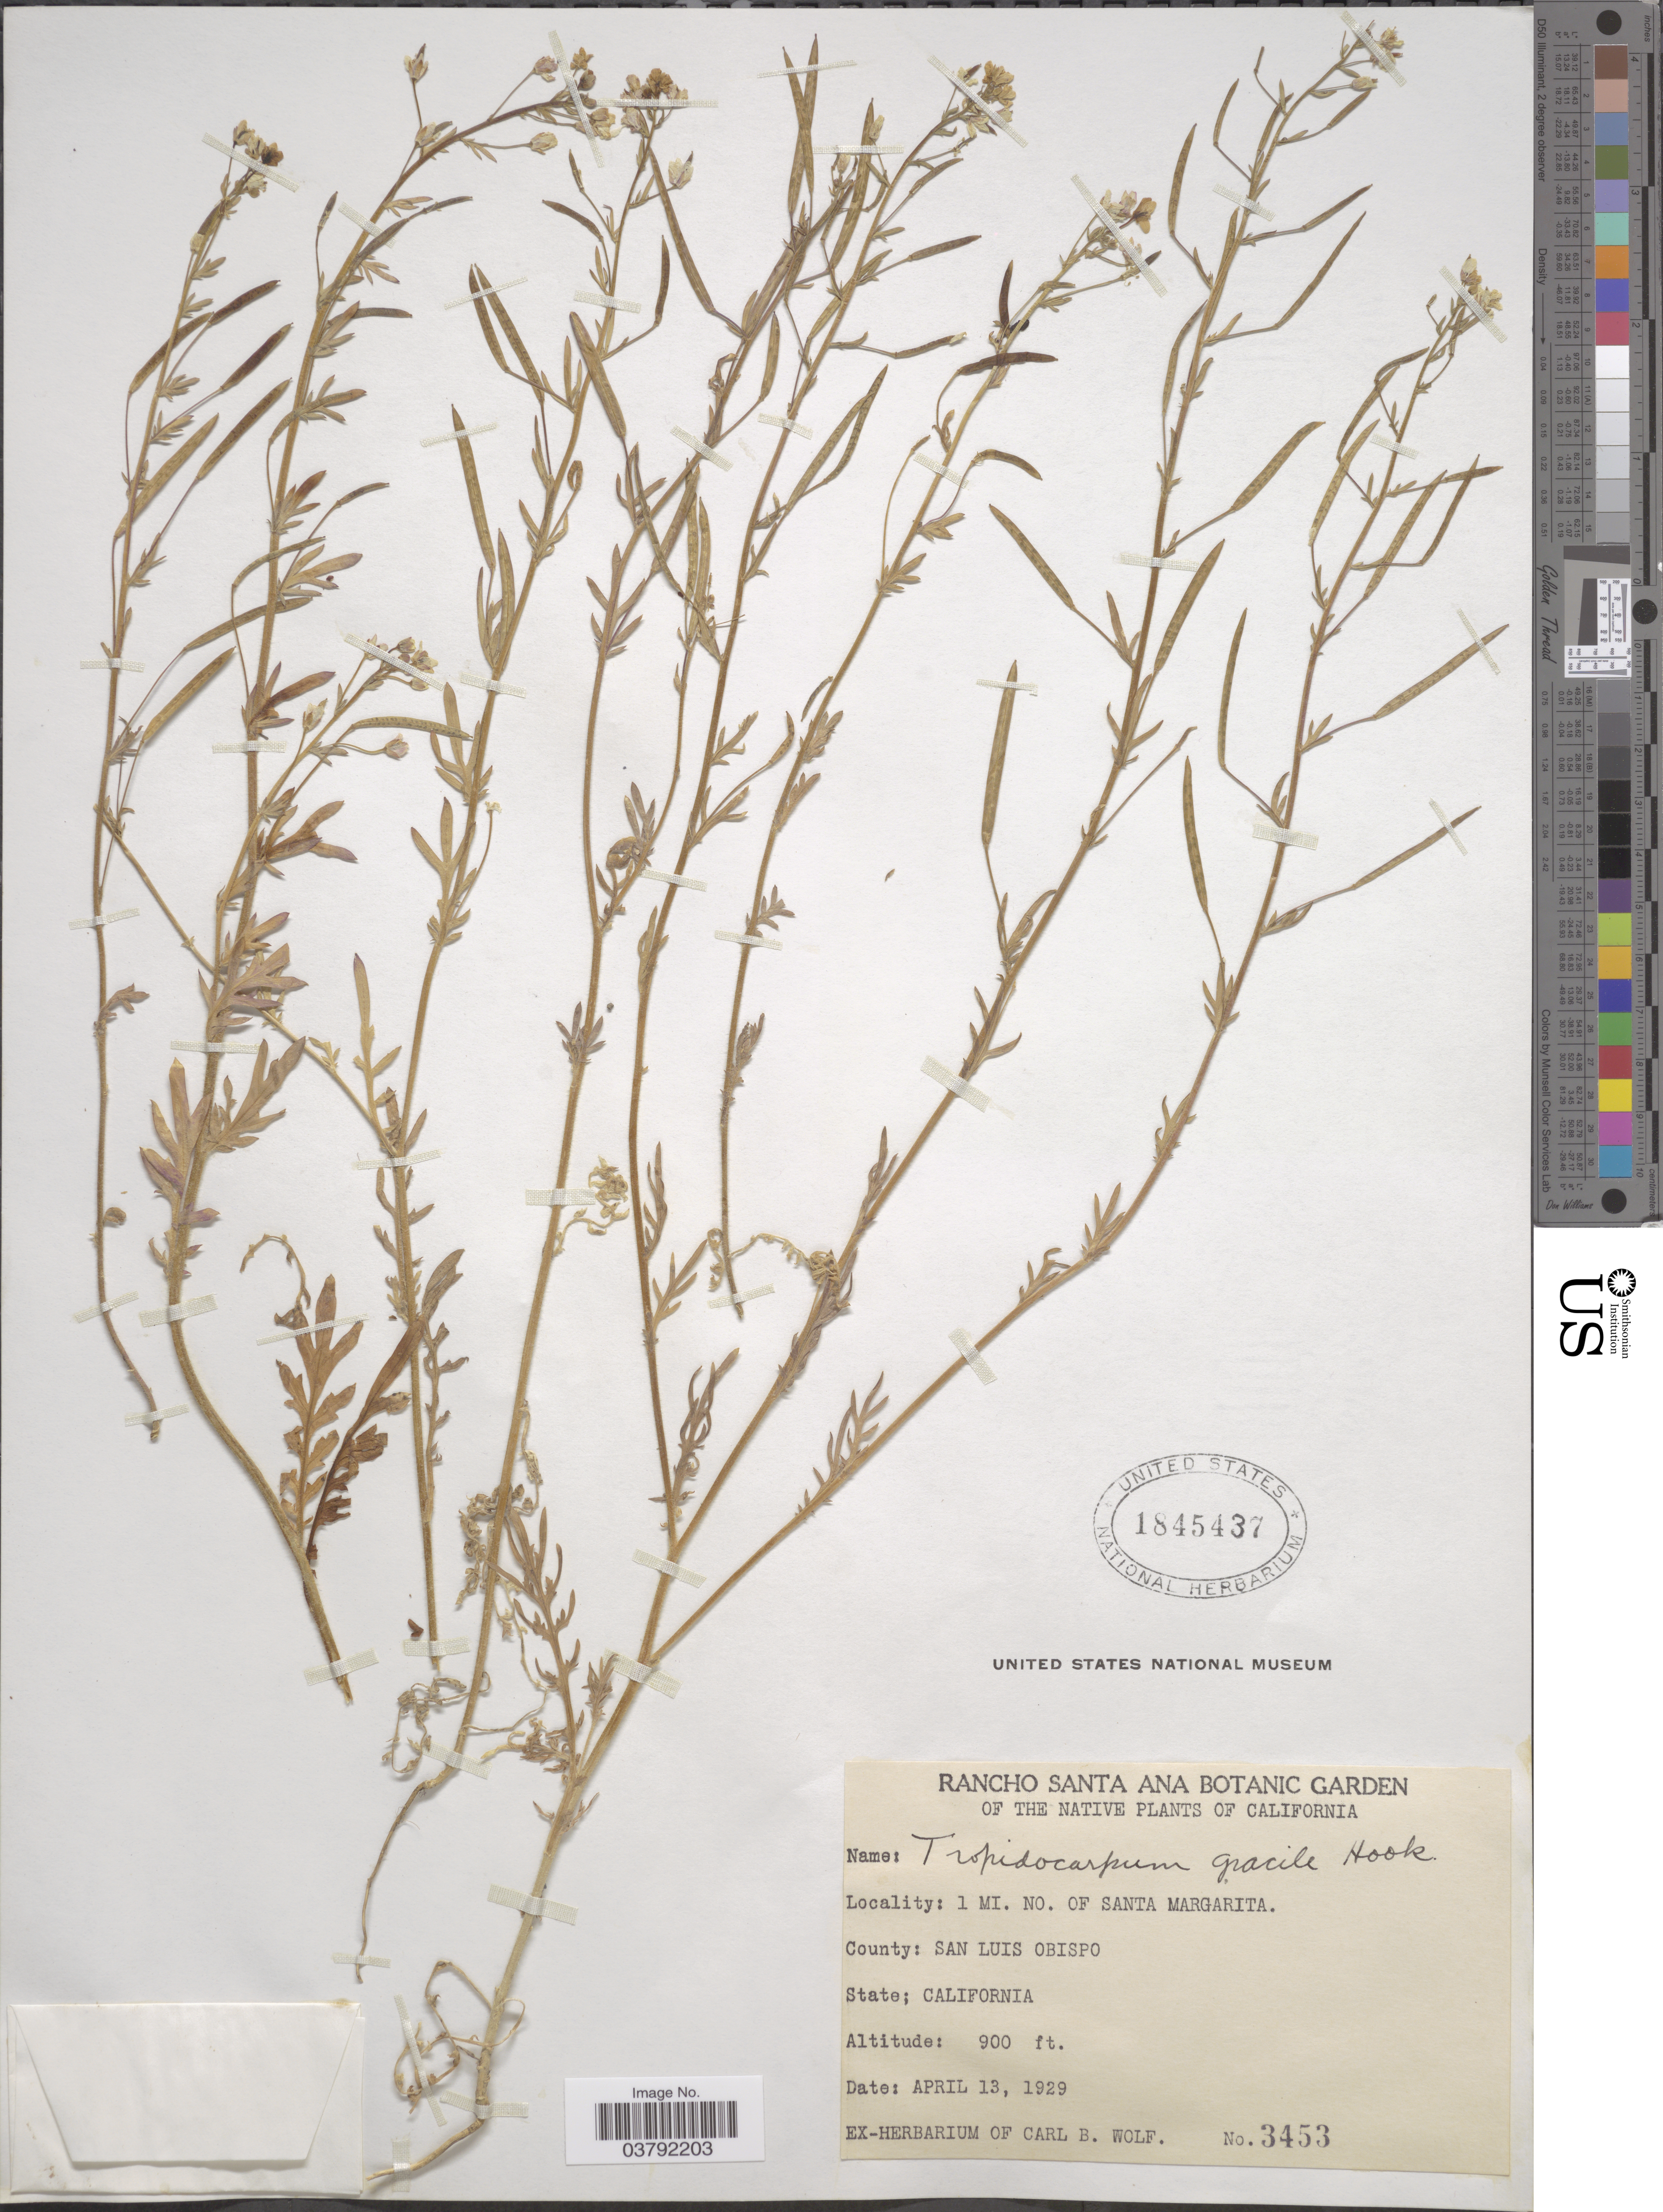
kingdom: Plantae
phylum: Tracheophyta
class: Magnoliopsida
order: Brassicales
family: Brassicaceae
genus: Tropidocarpum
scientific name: Tropidocarpum gracile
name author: Hook.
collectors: ex herb. Carl B. Wolf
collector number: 3453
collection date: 1929-04-13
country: United States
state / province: California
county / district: San Luis Obispo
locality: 1 mi. no of Santa Margarita. County: San Luis Obispo.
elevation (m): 274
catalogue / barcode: US 1845437